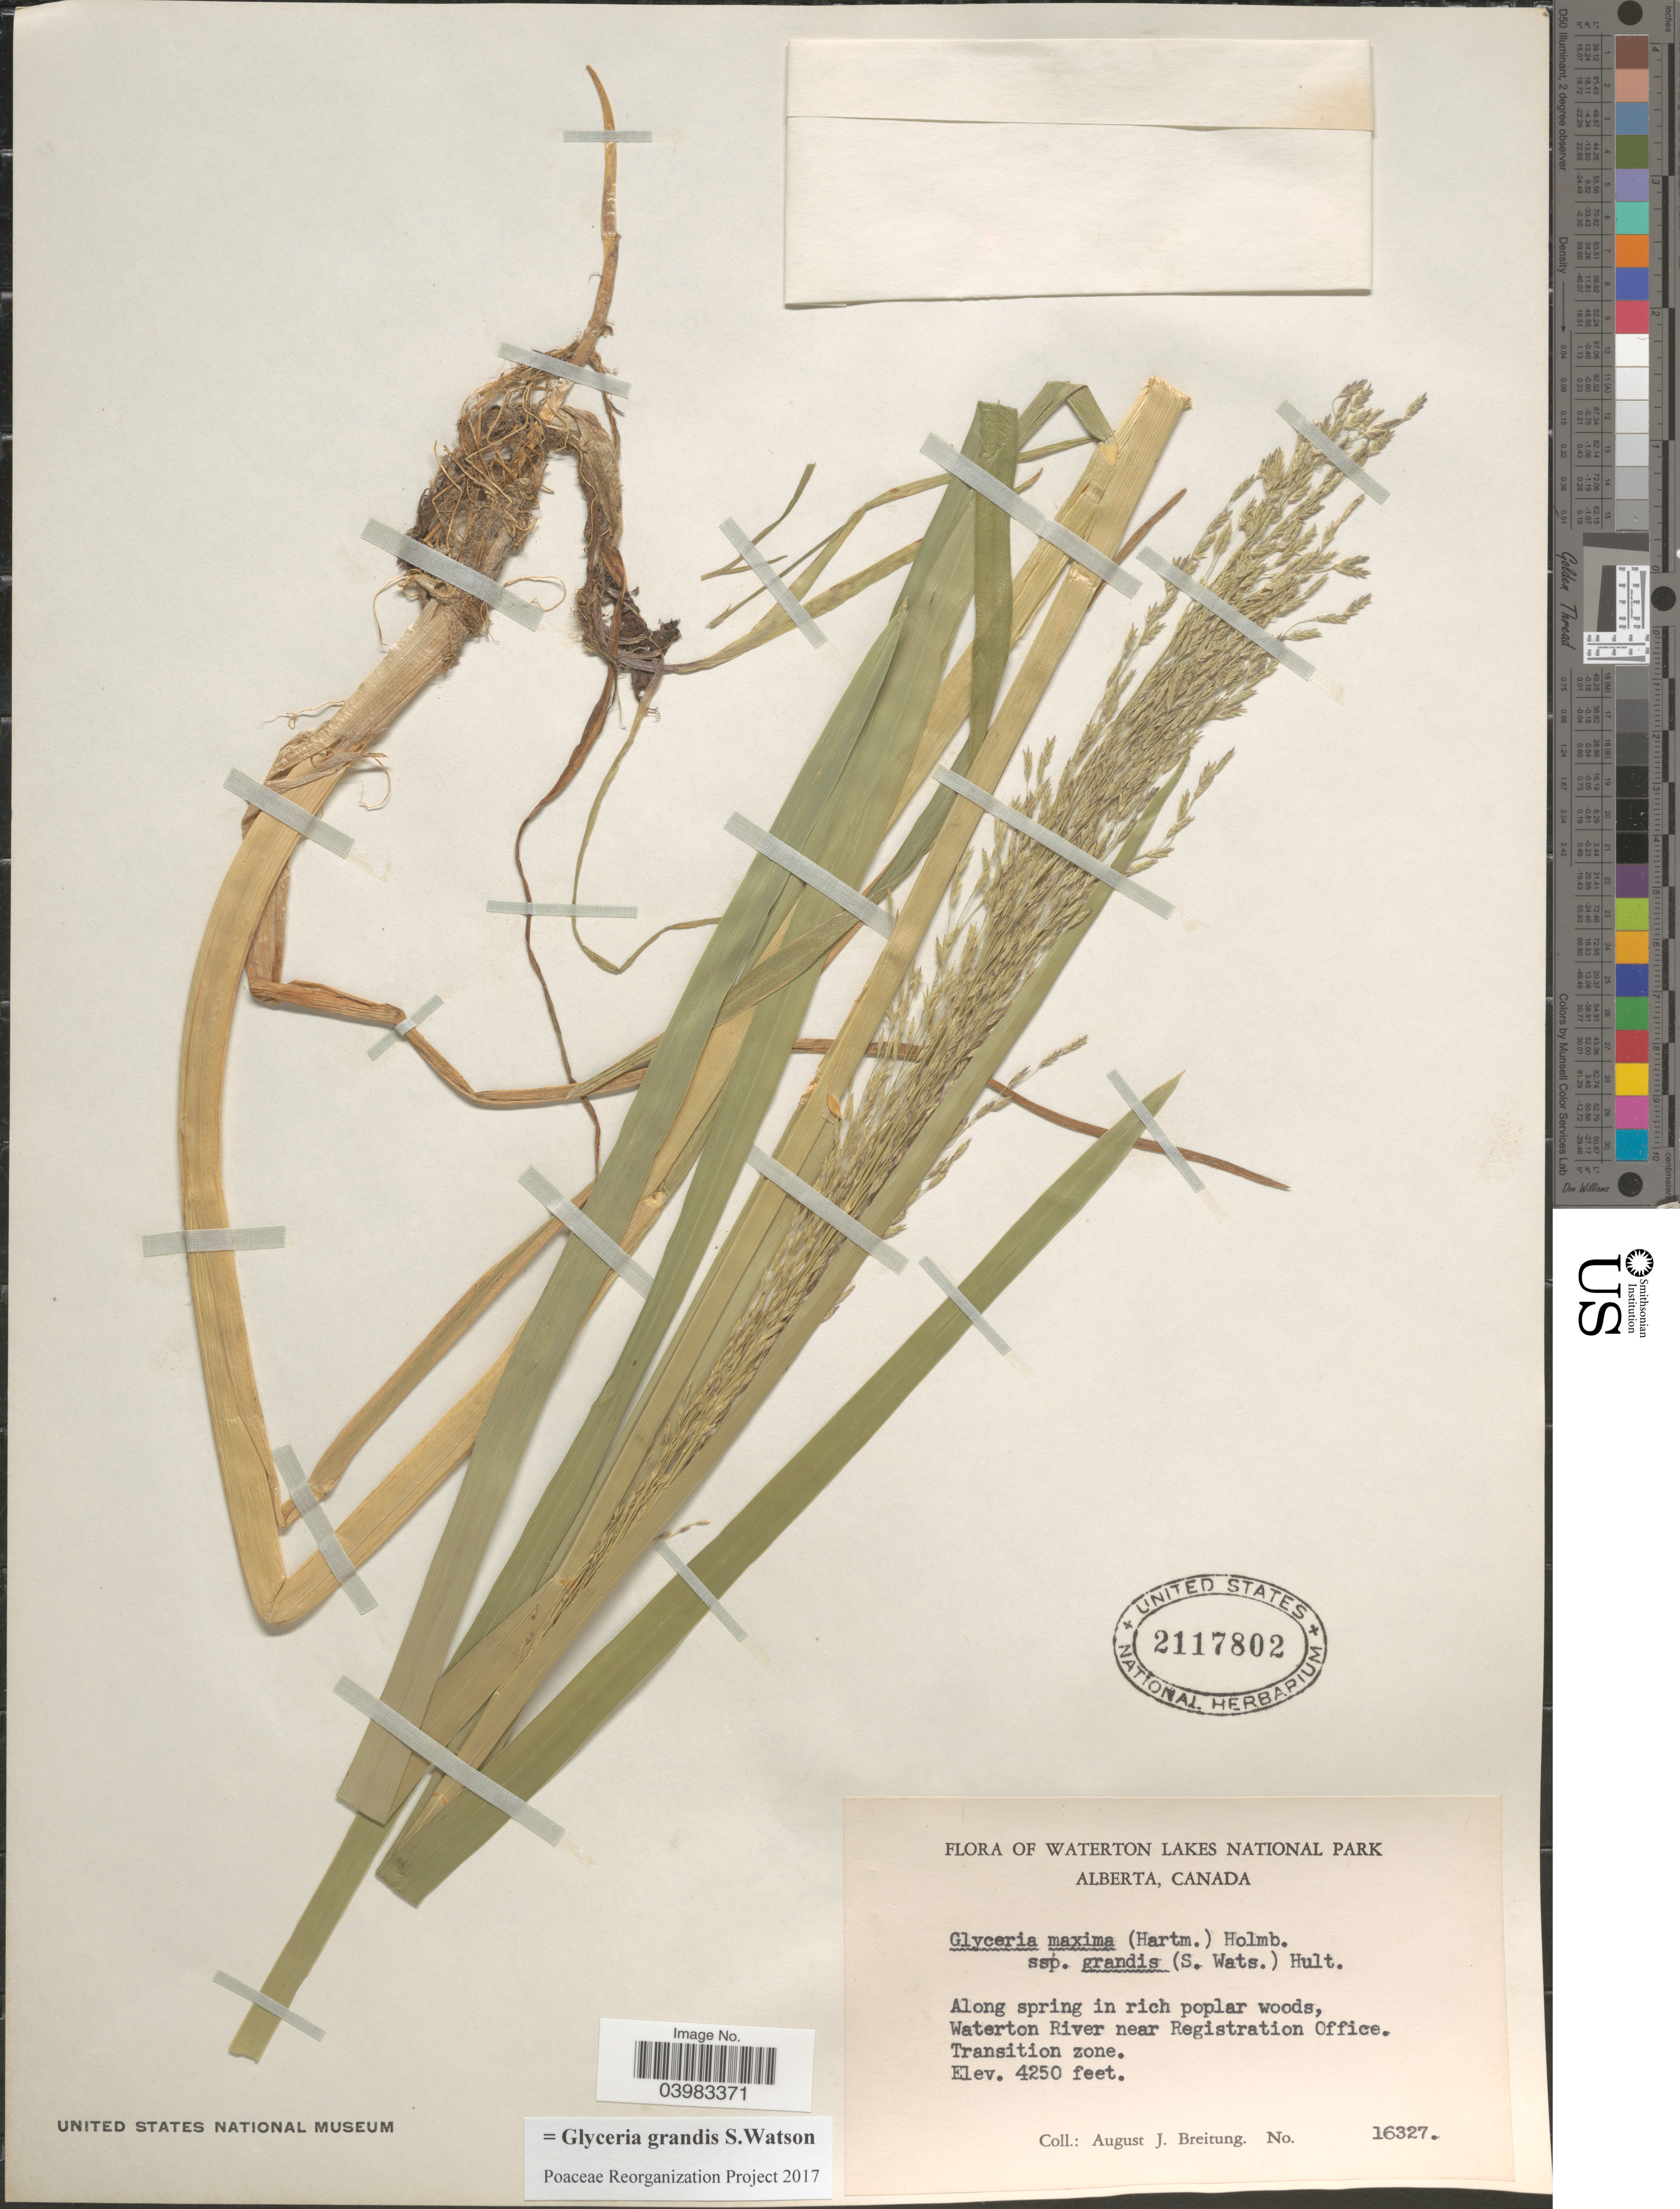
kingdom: Plantae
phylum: Tracheophyta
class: Liliopsida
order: Poales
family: Poaceae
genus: Glyceria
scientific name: Glyceria grandis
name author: S. Watson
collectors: A. Breitung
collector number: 16327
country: Canada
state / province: Alberta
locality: Waterton Lakes National Park. Waterton River near Registration Office. Transition zone.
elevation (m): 1295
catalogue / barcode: US 2117802